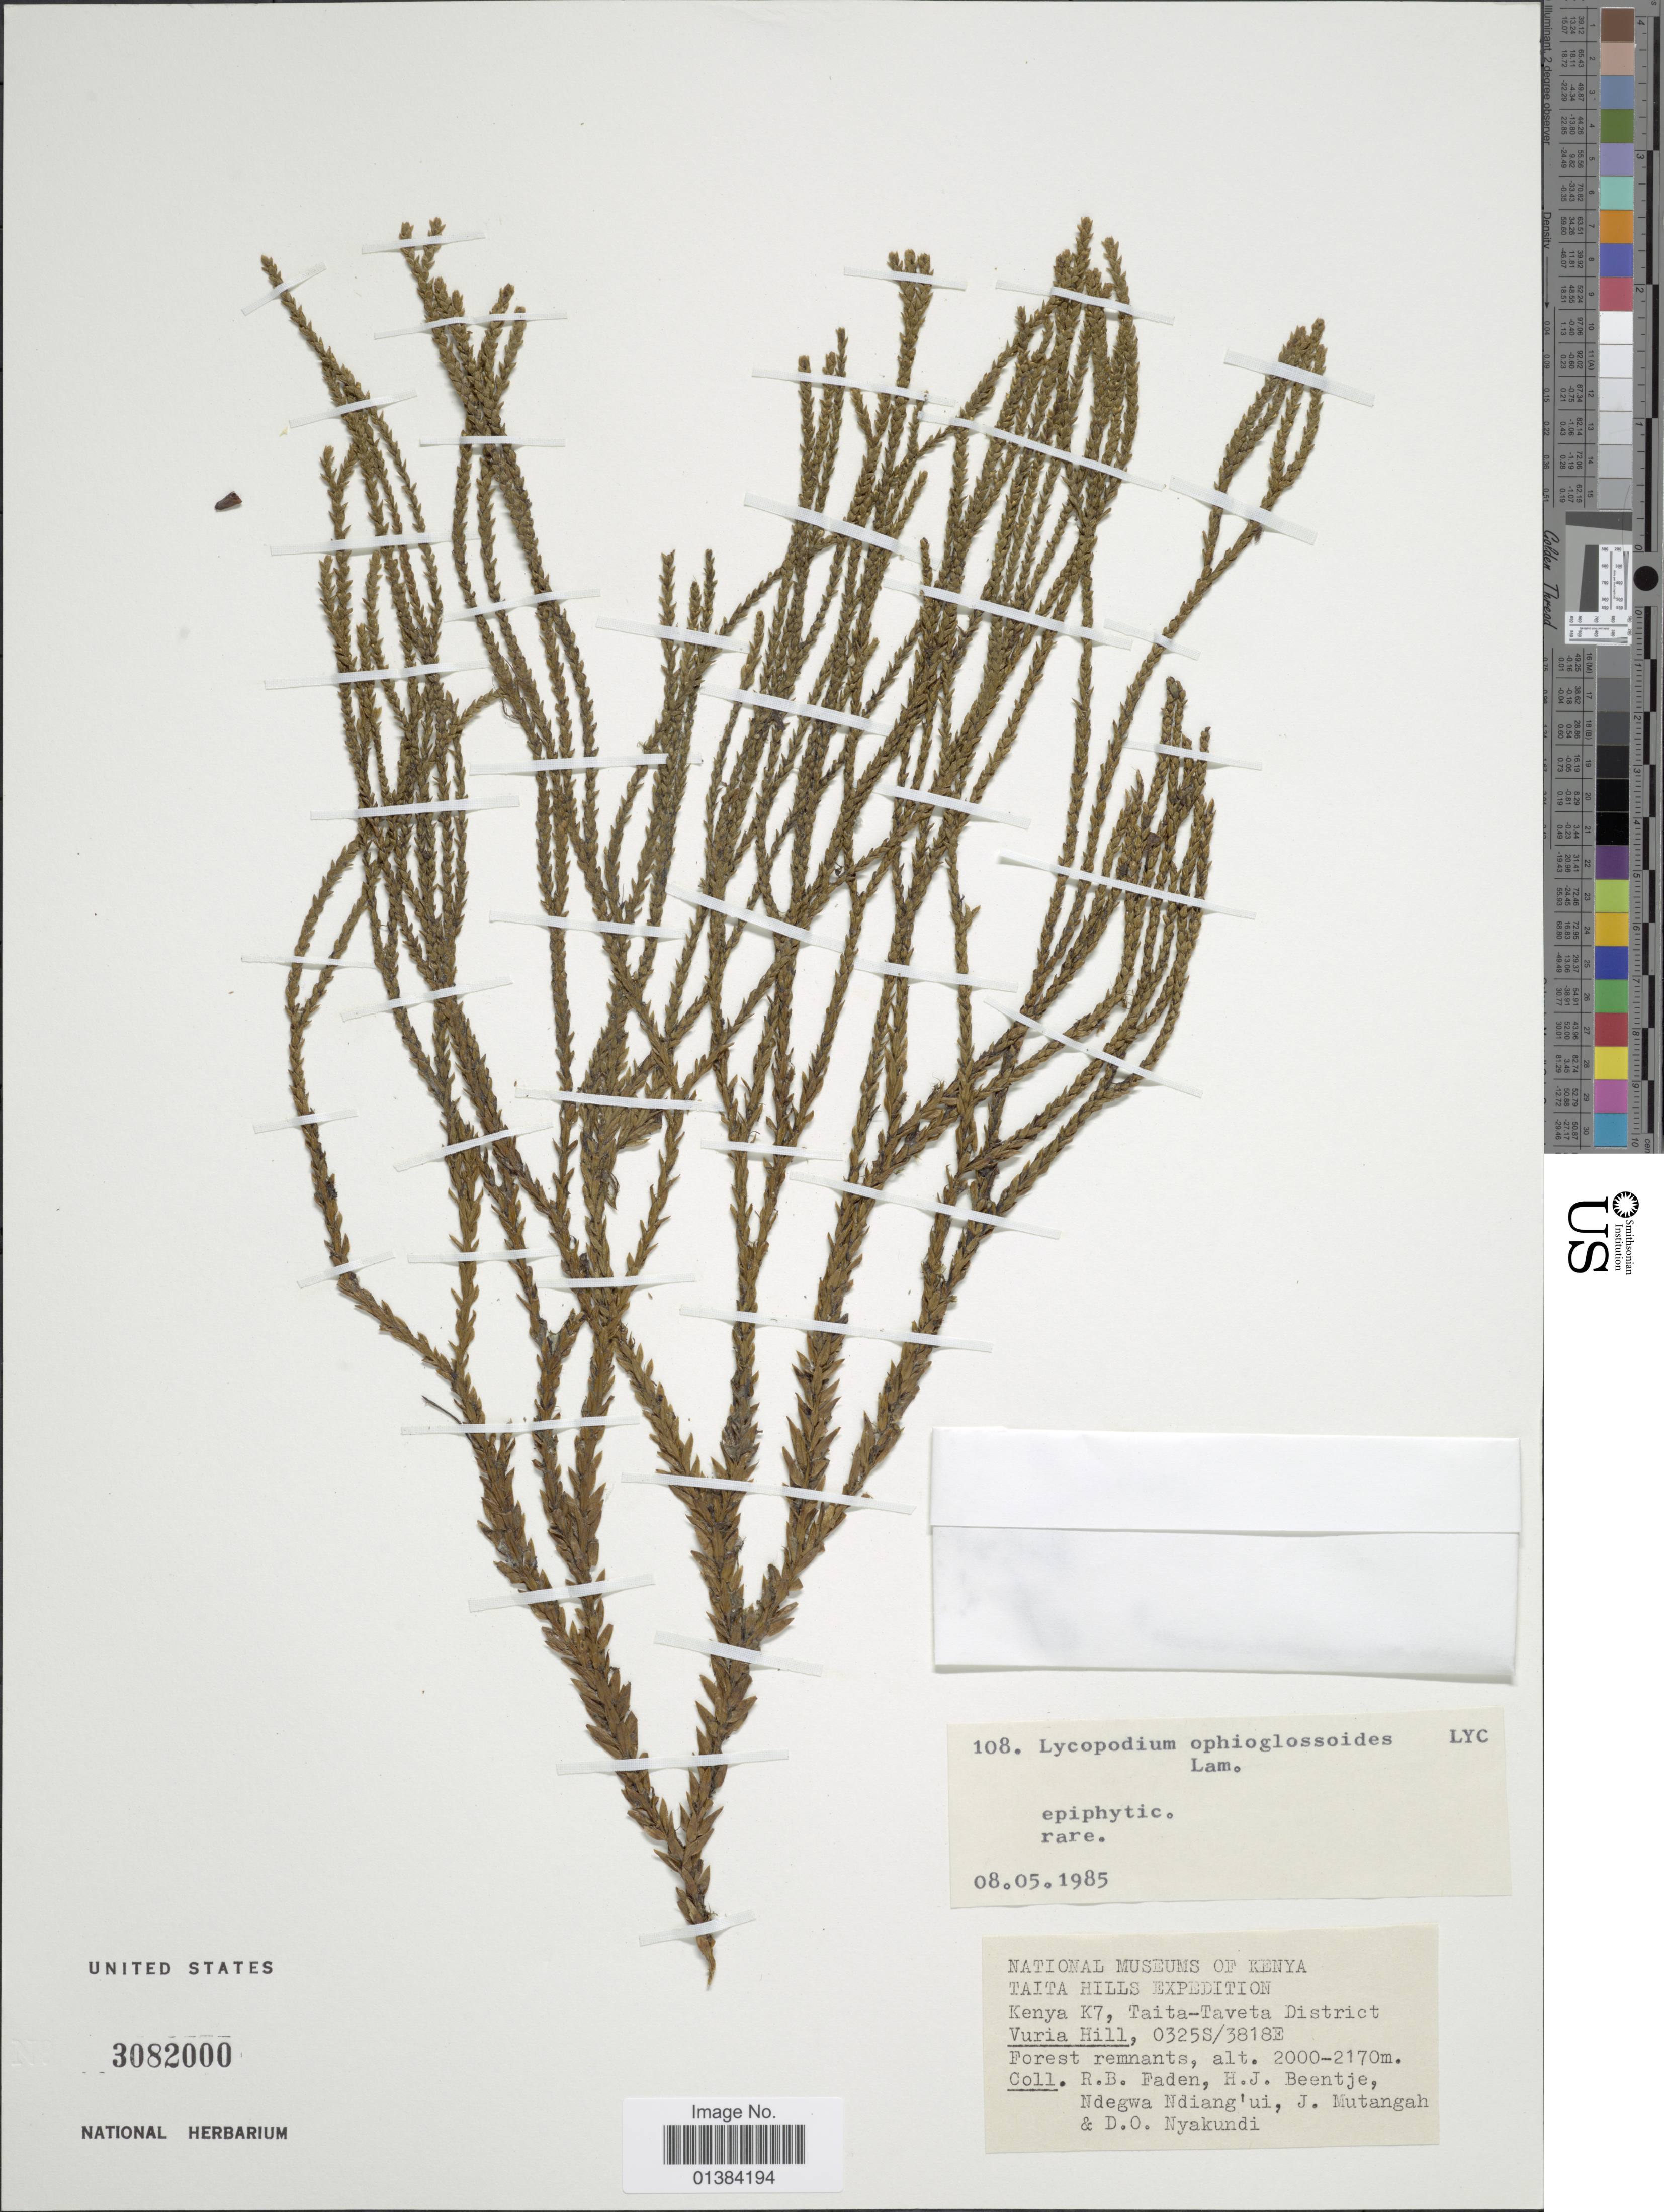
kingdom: Plantae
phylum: Tracheophyta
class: Lycopodiopsida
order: Lycopodiales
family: Lycopodiaceae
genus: Phlegmariurus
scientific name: Phlegmariurus ophioglossoides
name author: (Lam.) A. R. Field & Bostock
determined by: Field, A. R.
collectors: R. B. Faden, H. J. Beentje, Ndegwa Ndiang'ui, J. Mutangah & D. Nyakundi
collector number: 108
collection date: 1985-05-08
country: Kenya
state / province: Taita Taveta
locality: Vuria Hill.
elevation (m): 2000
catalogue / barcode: US 3082000